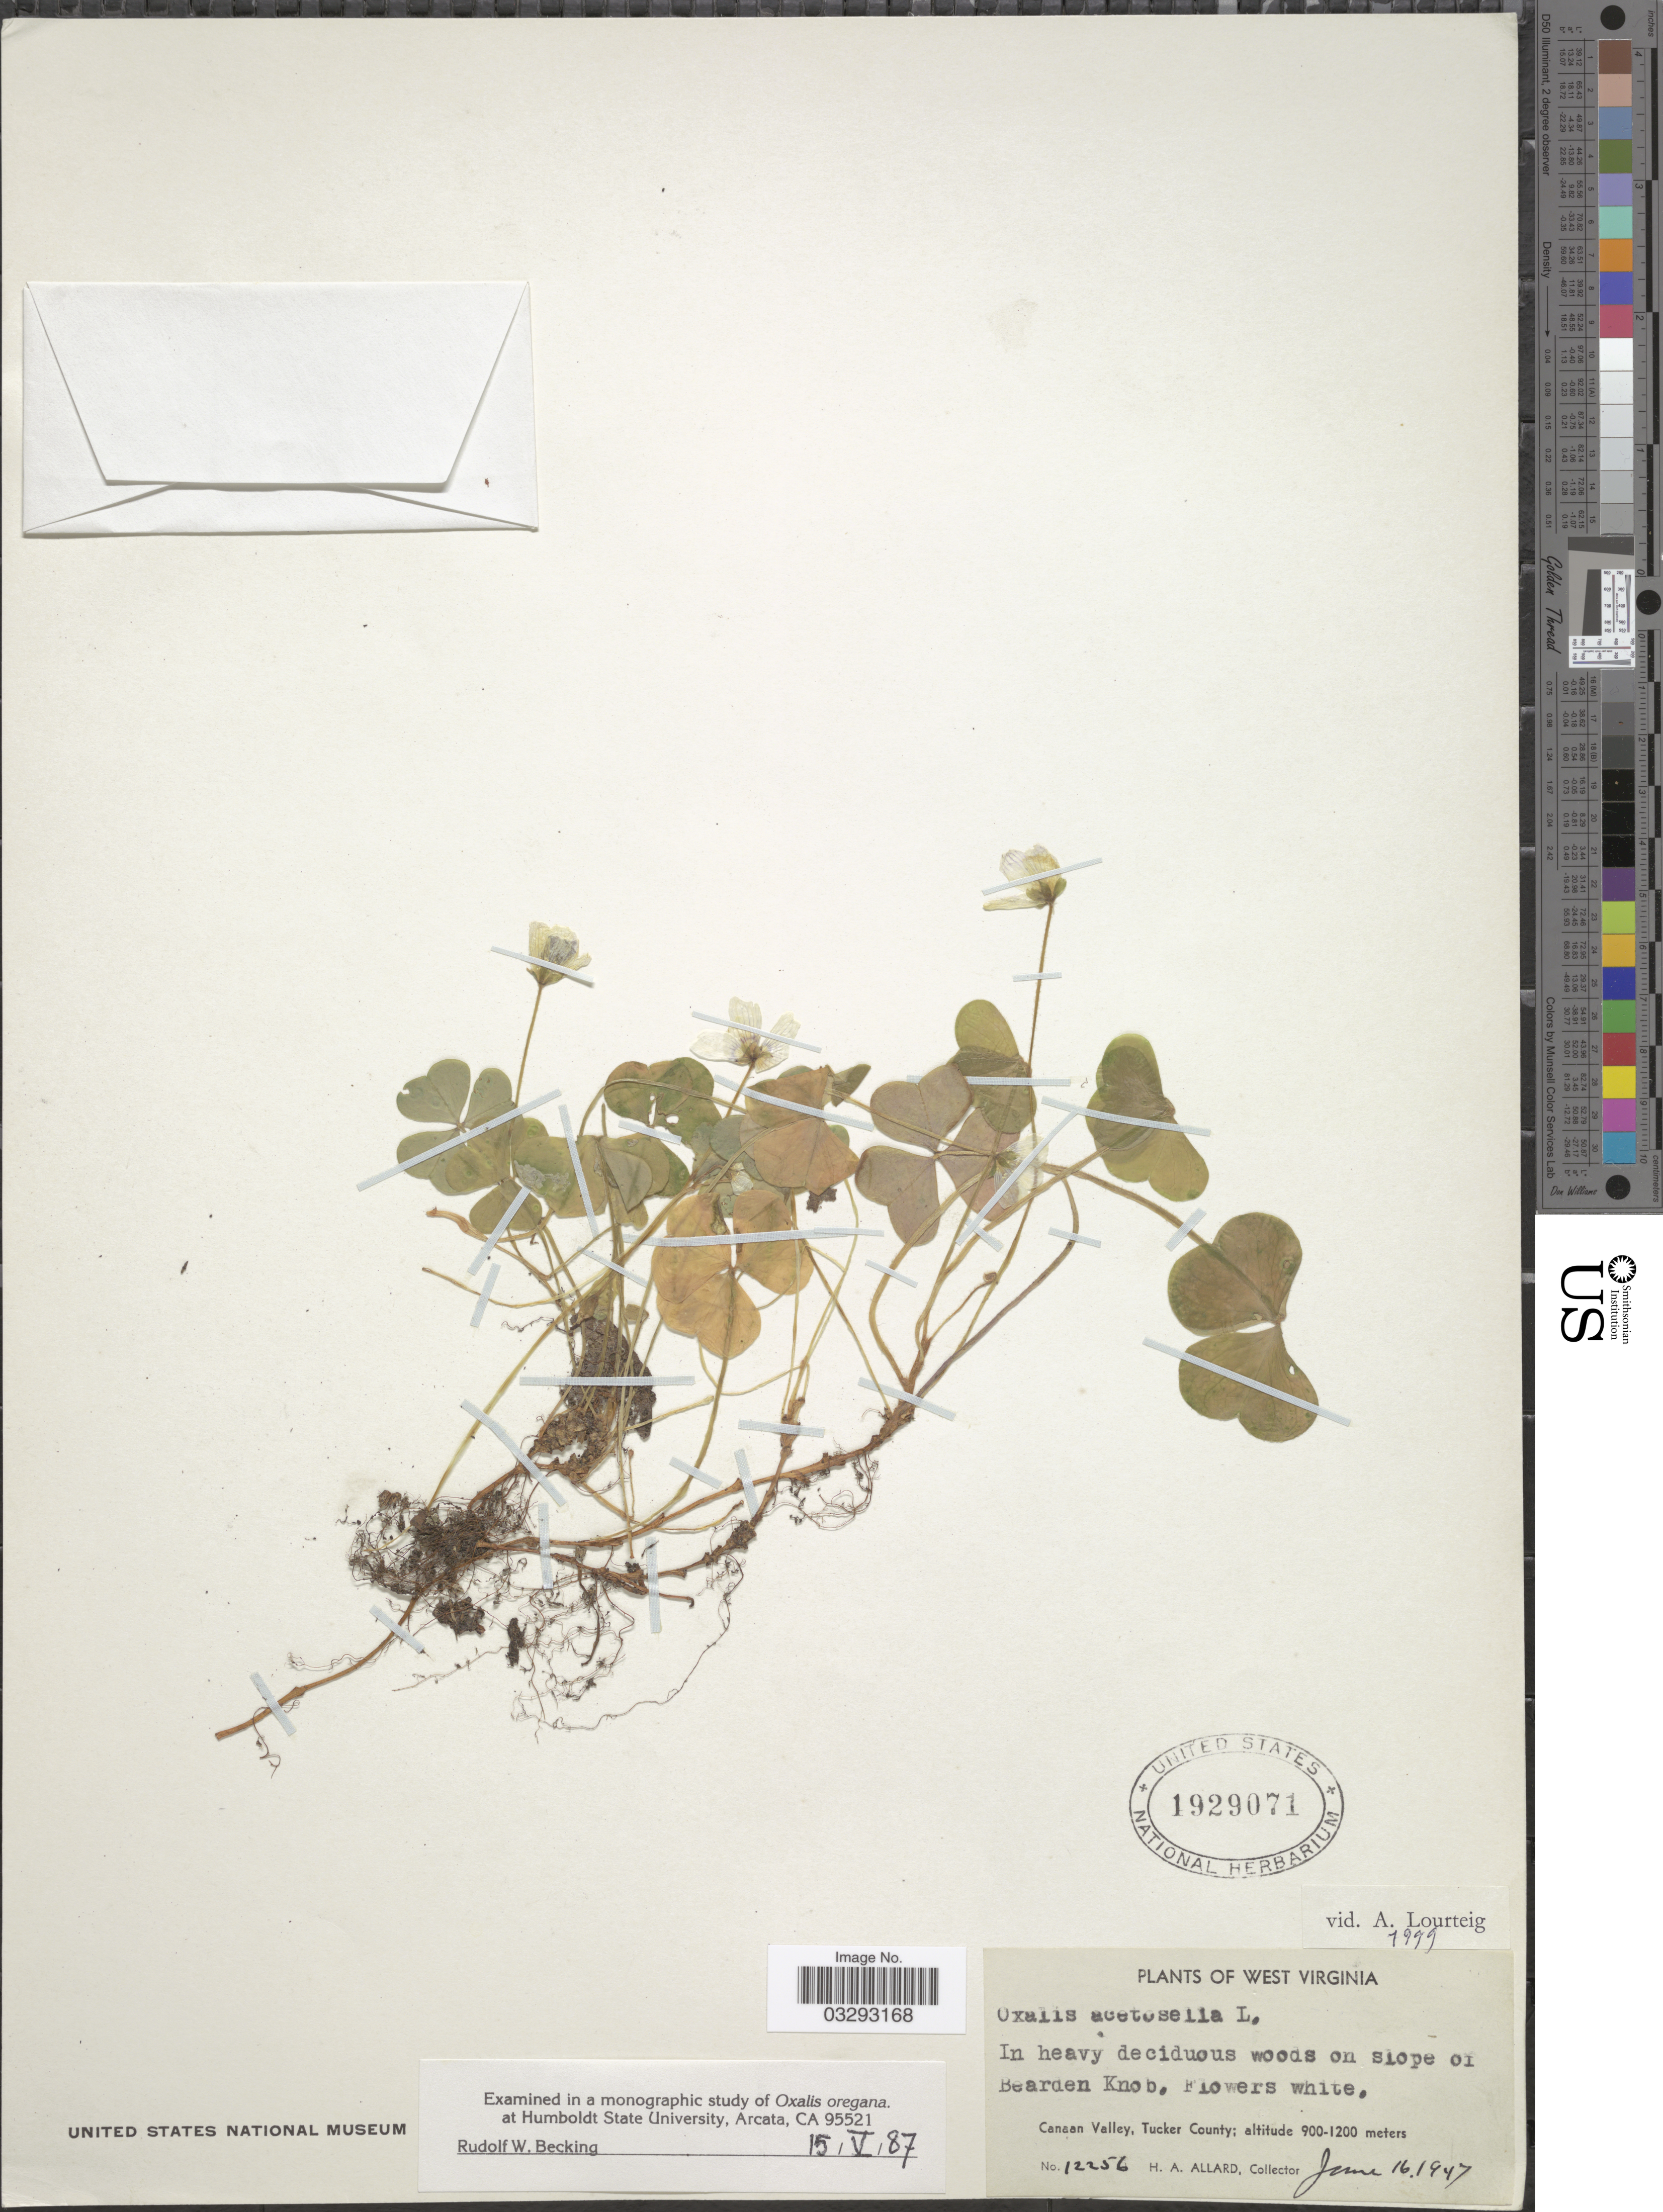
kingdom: Plantae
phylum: Tracheophyta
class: Magnoliopsida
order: Oxalidales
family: Oxalidaceae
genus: Oxalis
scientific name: Oxalis acetosella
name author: L.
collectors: H. A. Allard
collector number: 12256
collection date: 1947-06-16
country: United States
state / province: West Virginia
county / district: Tucker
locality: Slope of Bearden Knob. Canaan Valley, Tucker County.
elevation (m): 900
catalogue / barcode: US 1929071